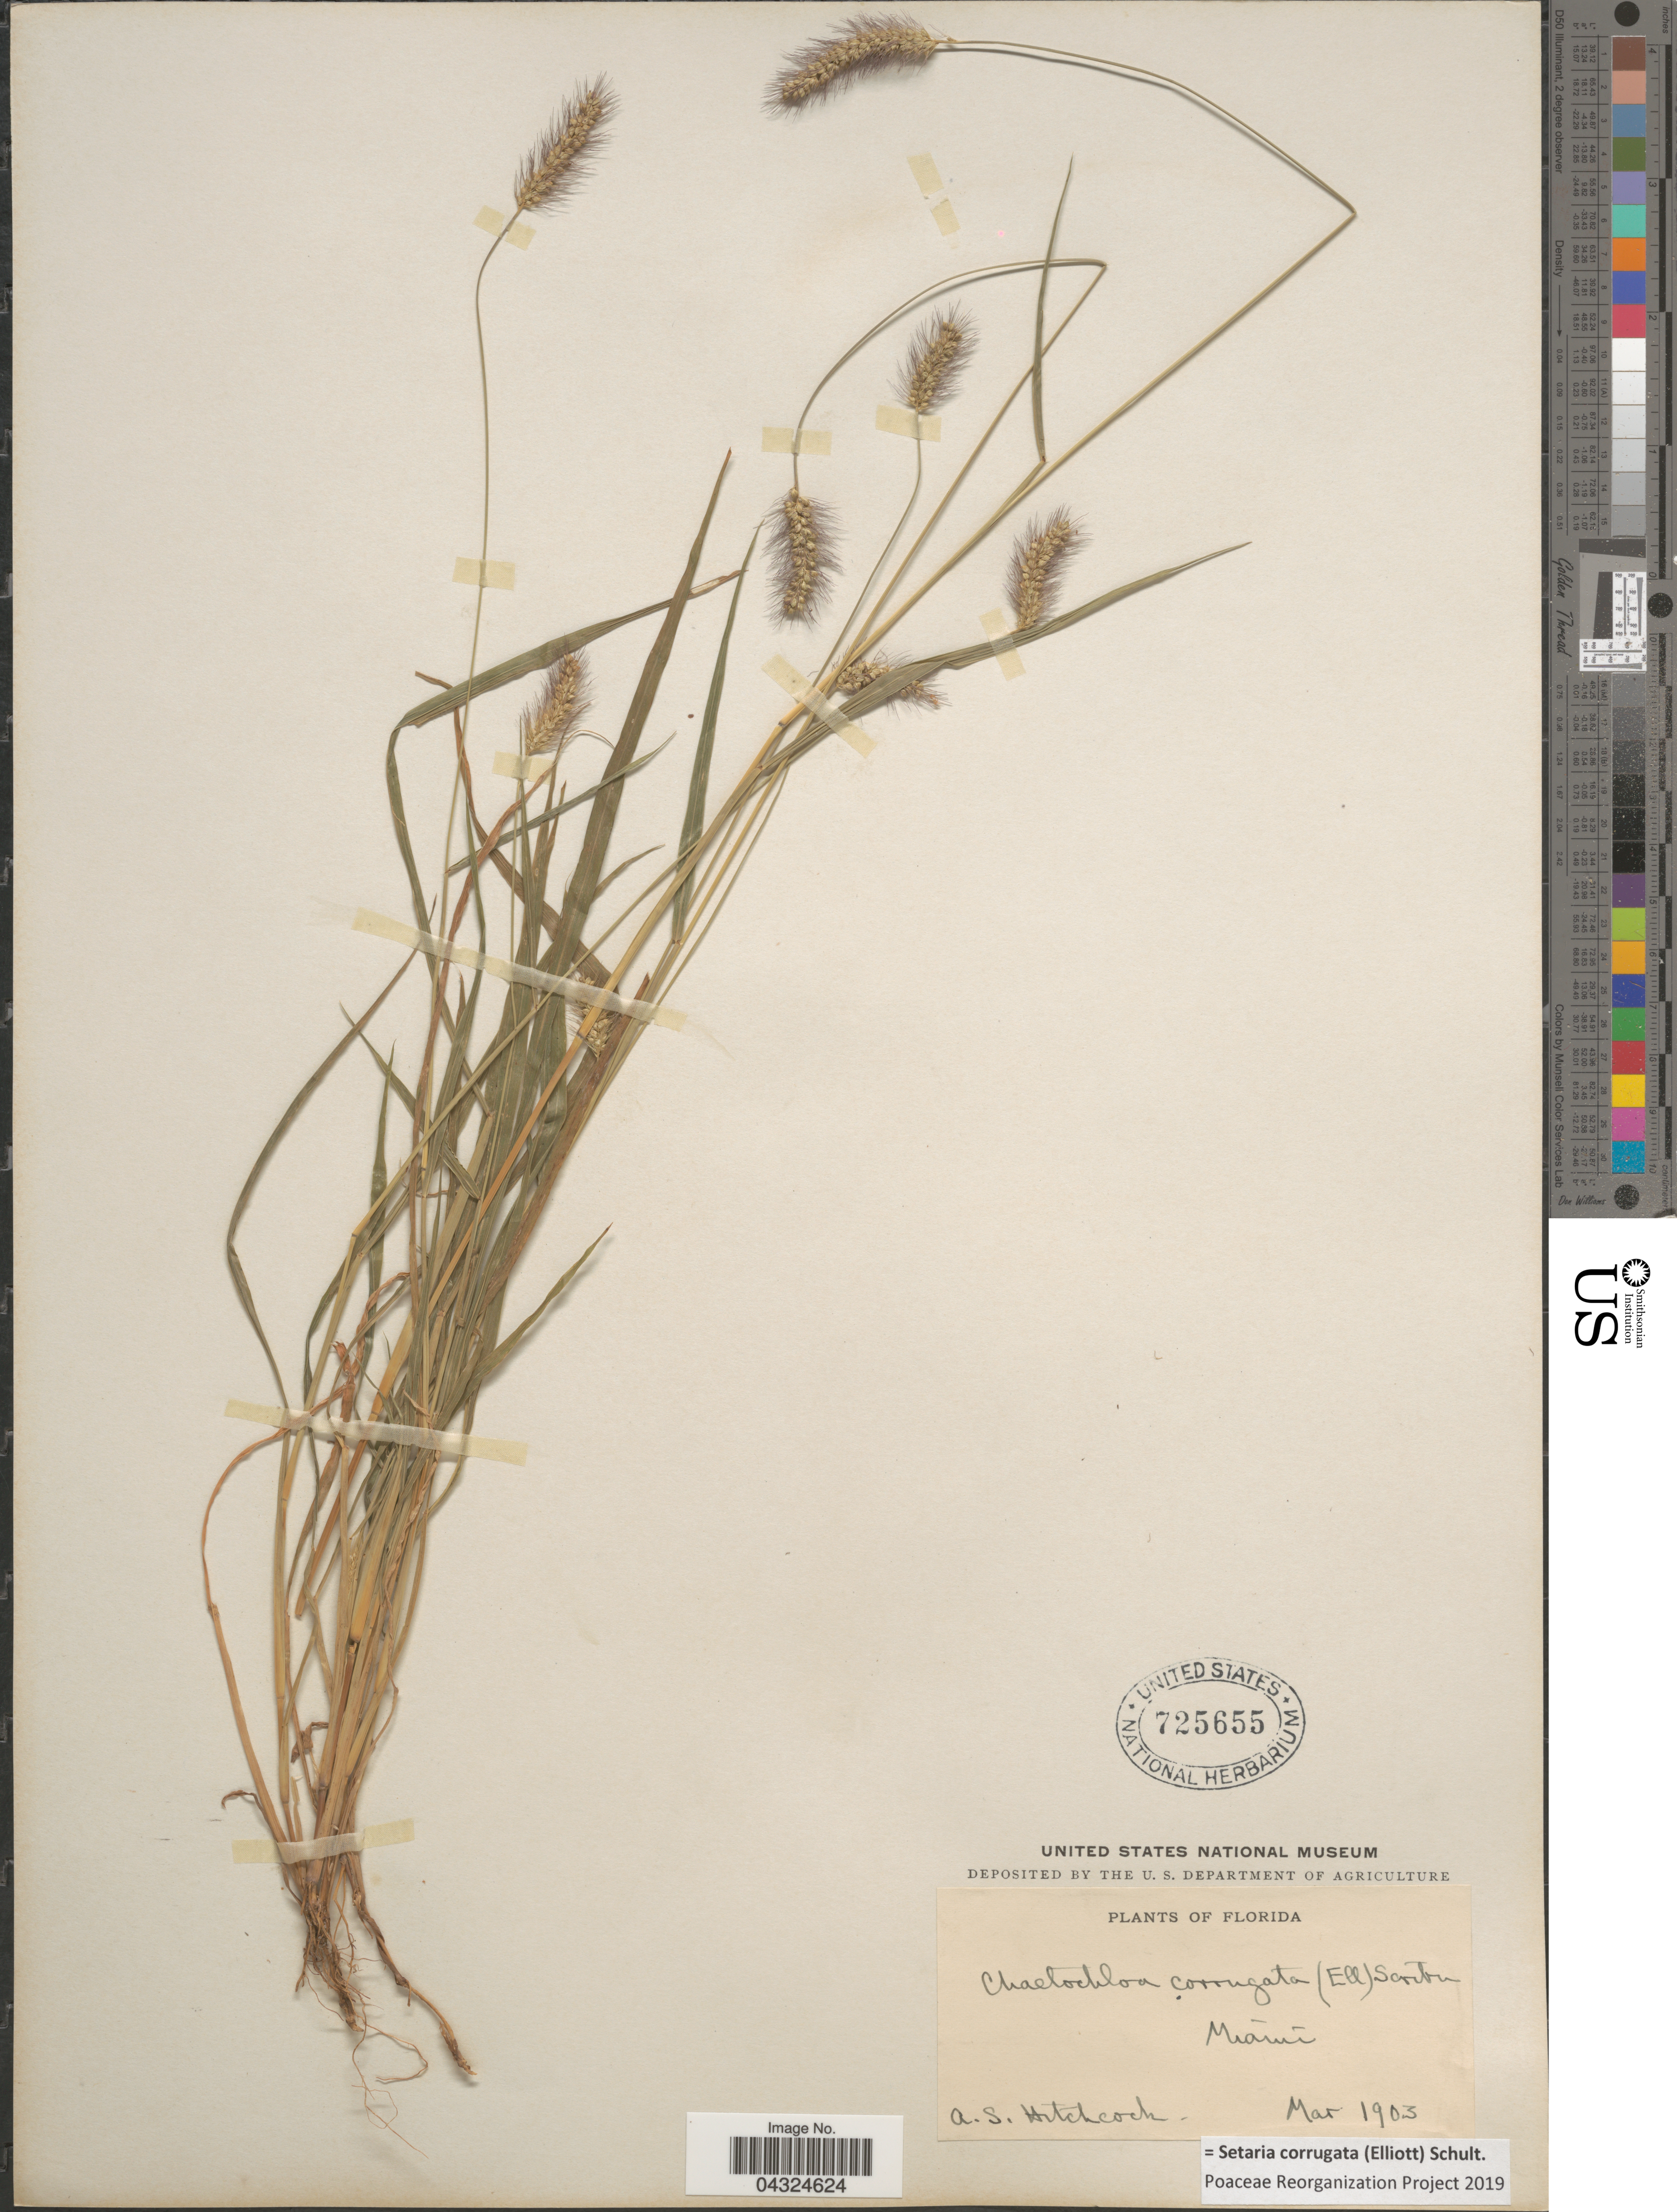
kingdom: Plantae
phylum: Tracheophyta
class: Liliopsida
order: Poales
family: Poaceae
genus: Setaria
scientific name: Setaria corrugata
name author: (Elliott) Schult.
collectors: A. S. Hitchcock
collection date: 1903-03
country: United States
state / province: Florida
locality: Miami.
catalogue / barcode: US 725655